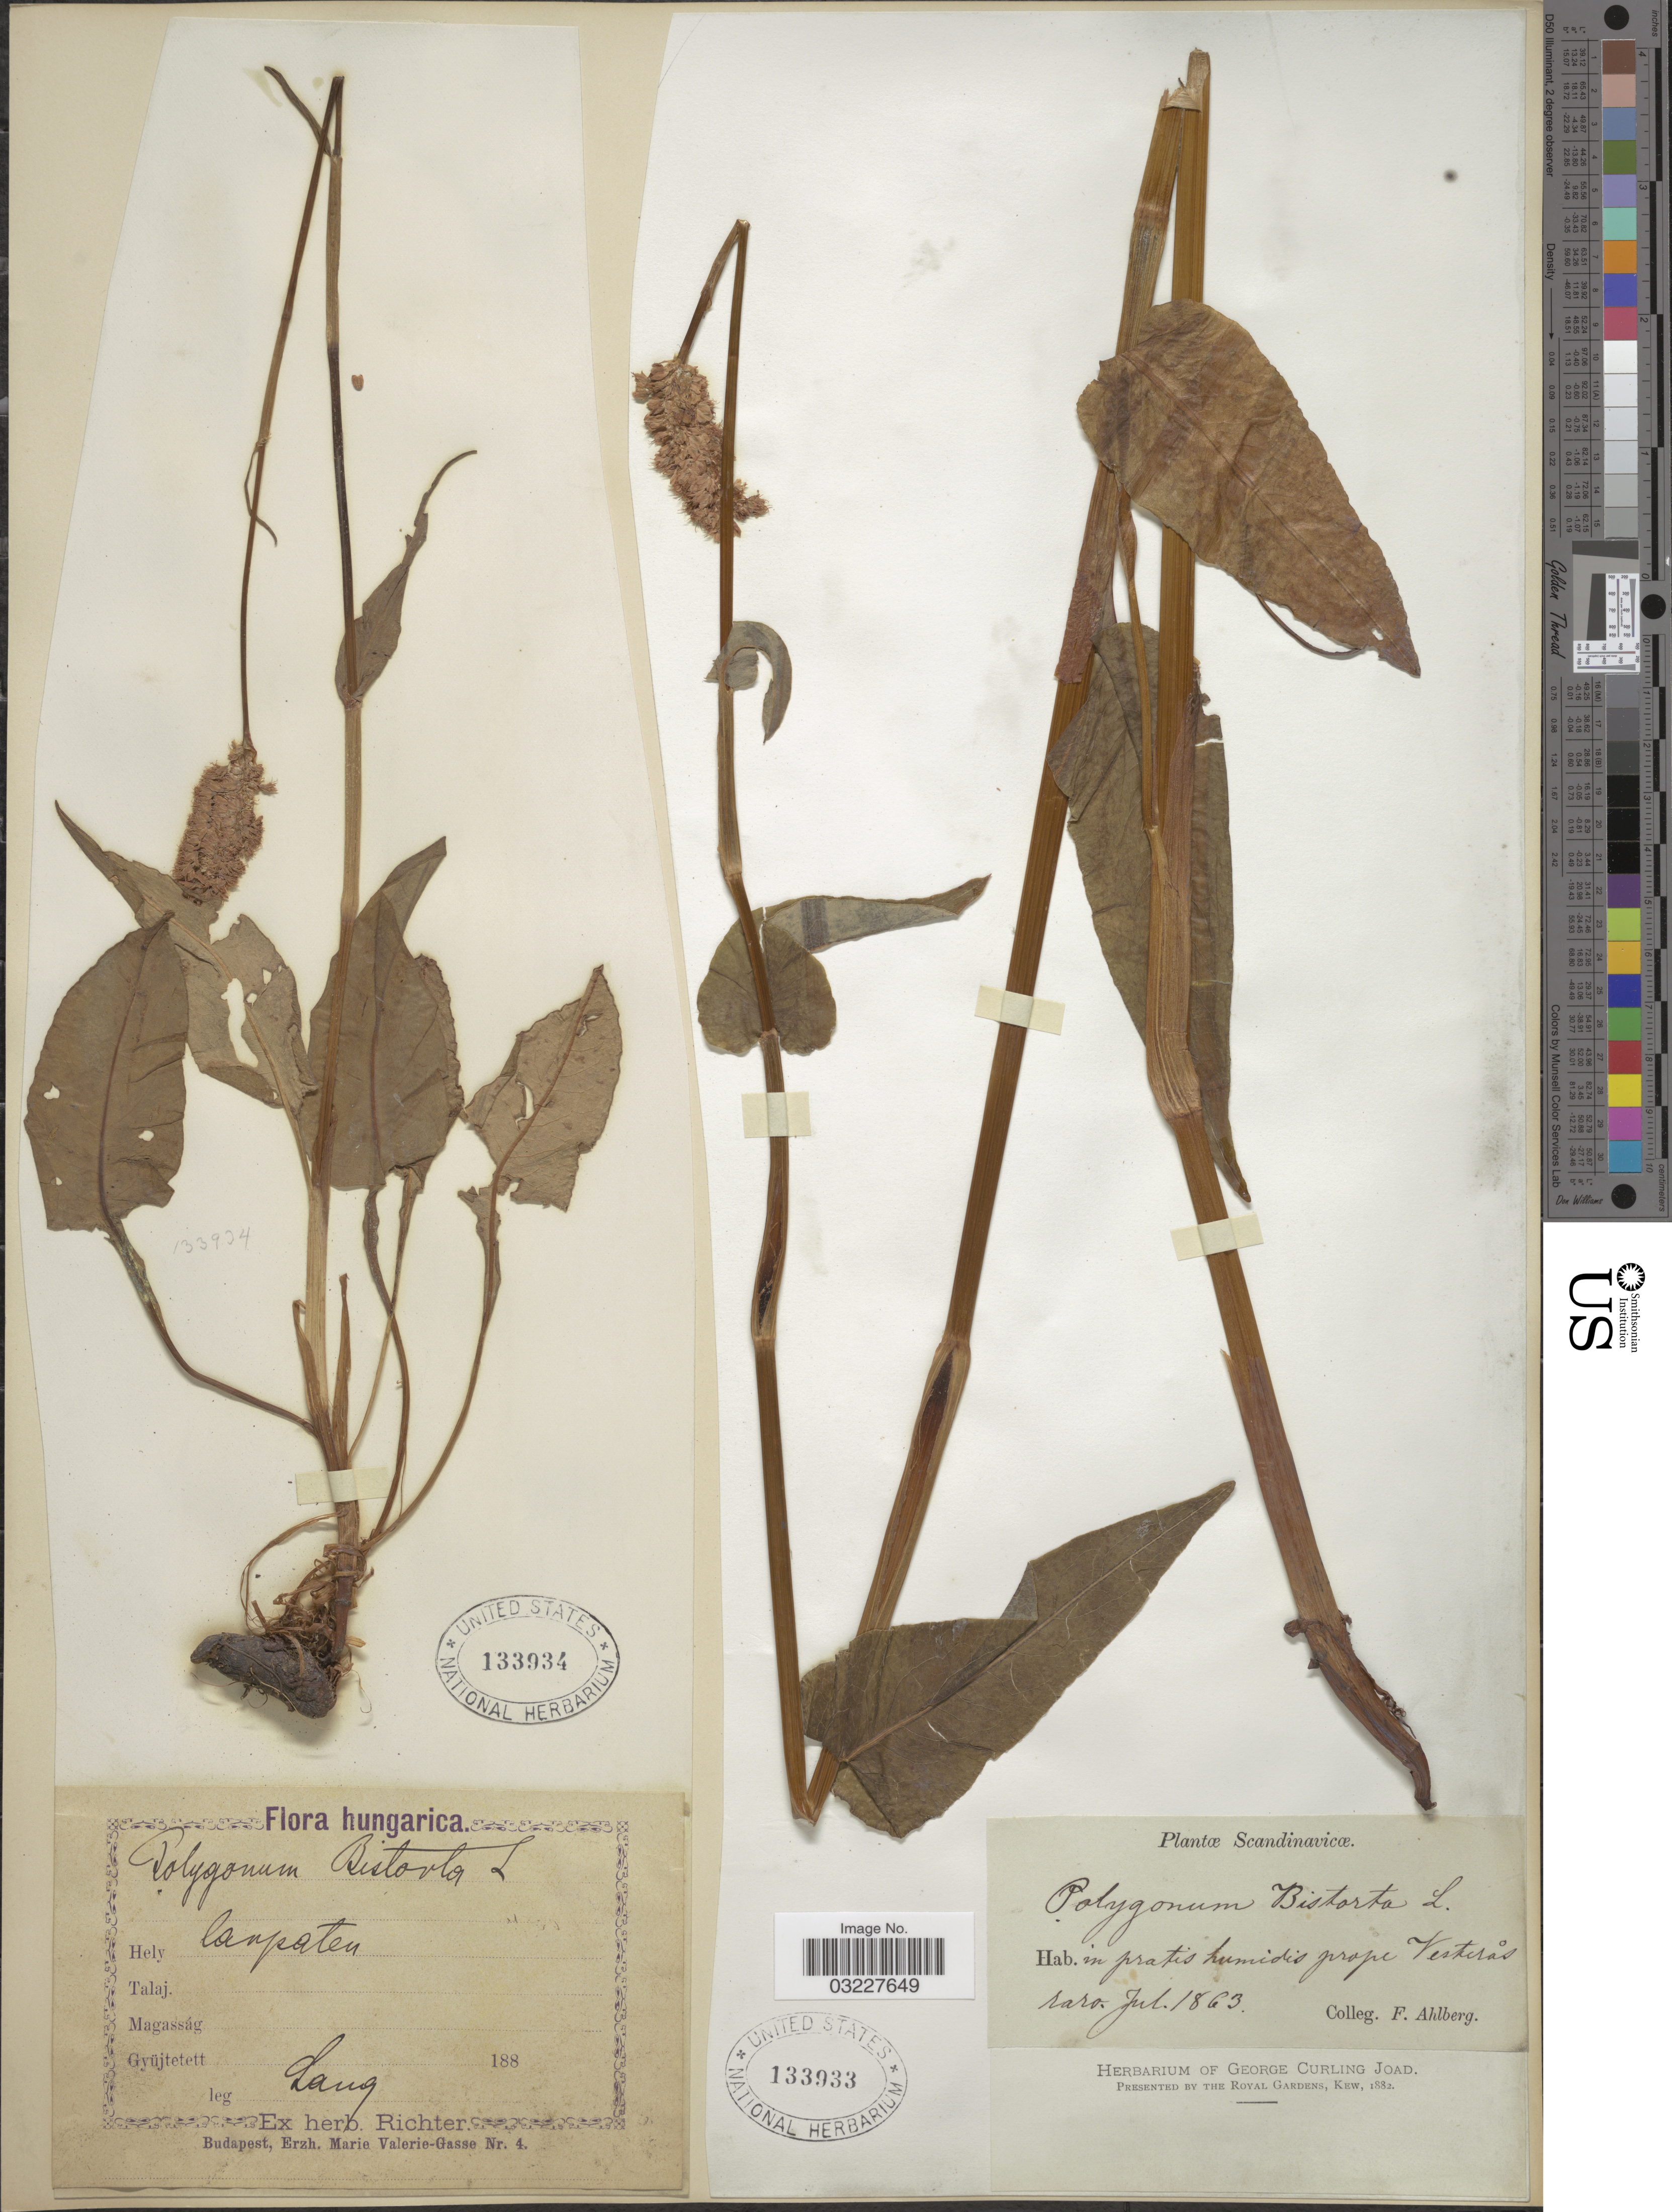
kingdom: Plantae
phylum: Tracheophyta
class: Magnoliopsida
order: Caryophyllales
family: Polygonaceae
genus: Bistorta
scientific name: Bistorta officinalis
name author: Delarbre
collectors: -- Lang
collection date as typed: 188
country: Hungary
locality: Hungarica. Lanpaten [interpreted].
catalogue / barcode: US 133934-2